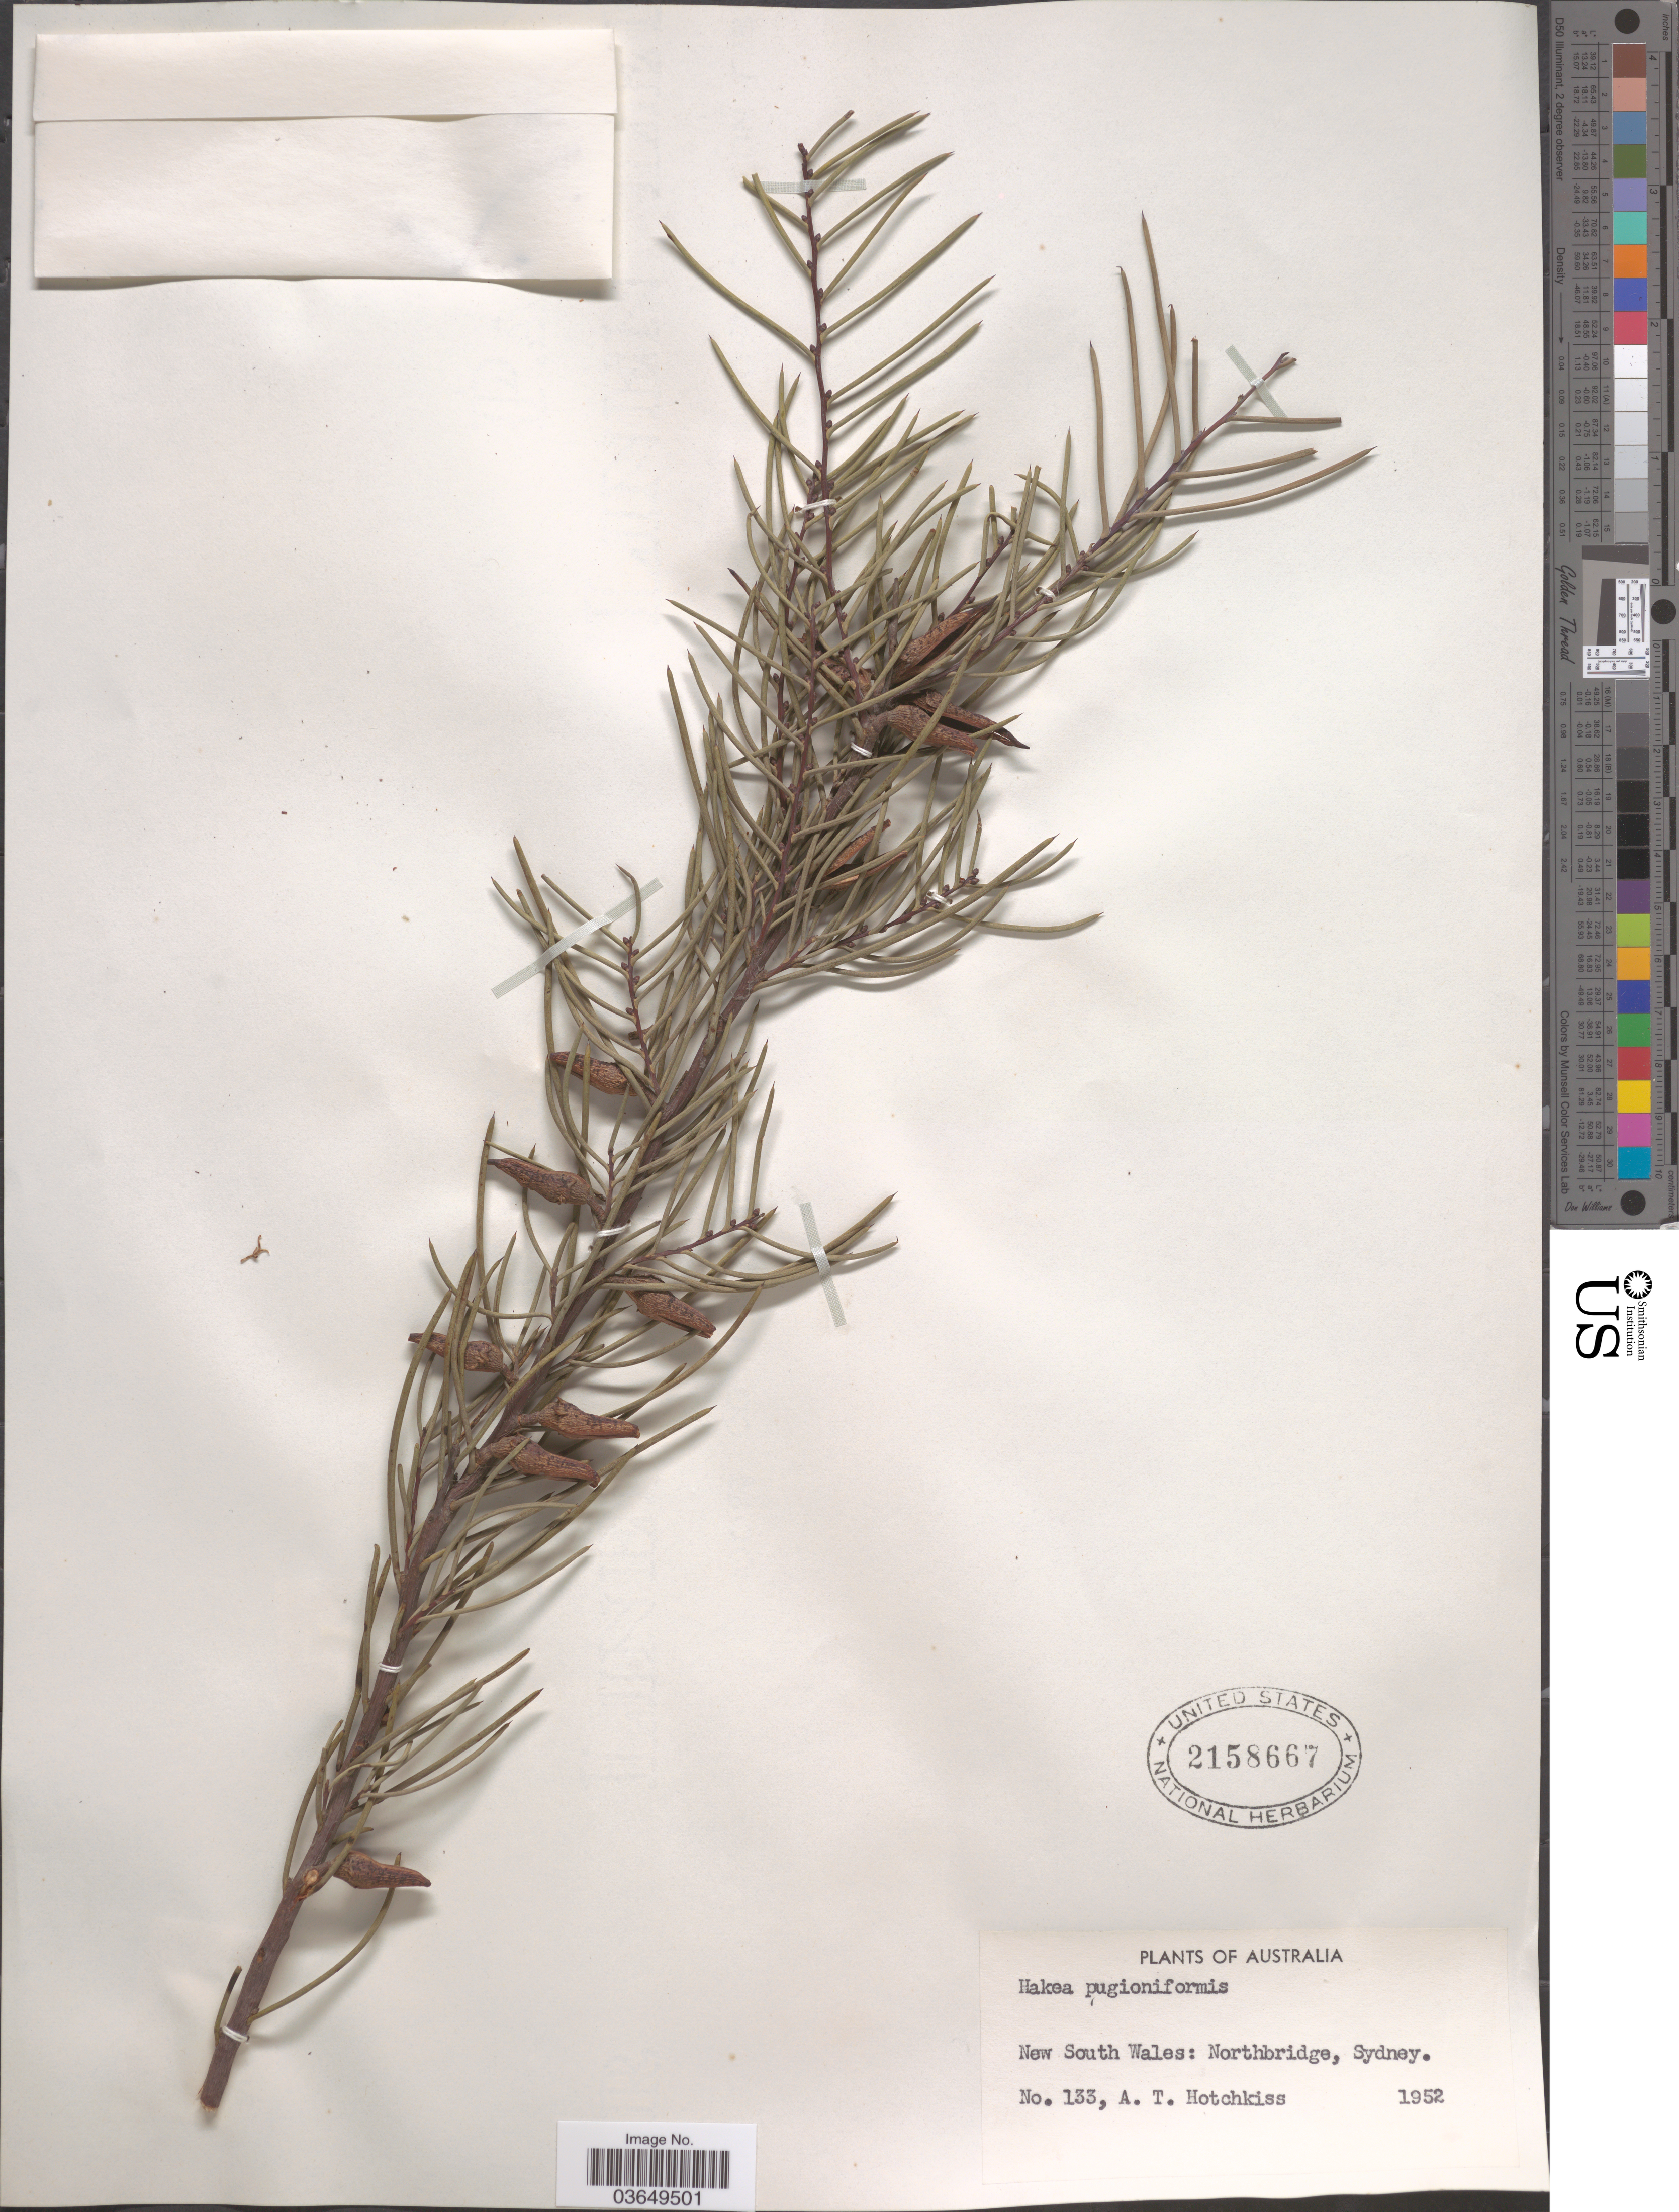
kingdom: Plantae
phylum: Tracheophyta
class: Magnoliopsida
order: Proteales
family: Proteaceae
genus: Hakea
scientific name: Hakea pugioniformis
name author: Cav.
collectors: A. Hotchkiss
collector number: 133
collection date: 1952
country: Australia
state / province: New South Wales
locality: Northbridge, Sydney.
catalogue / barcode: US 2158667